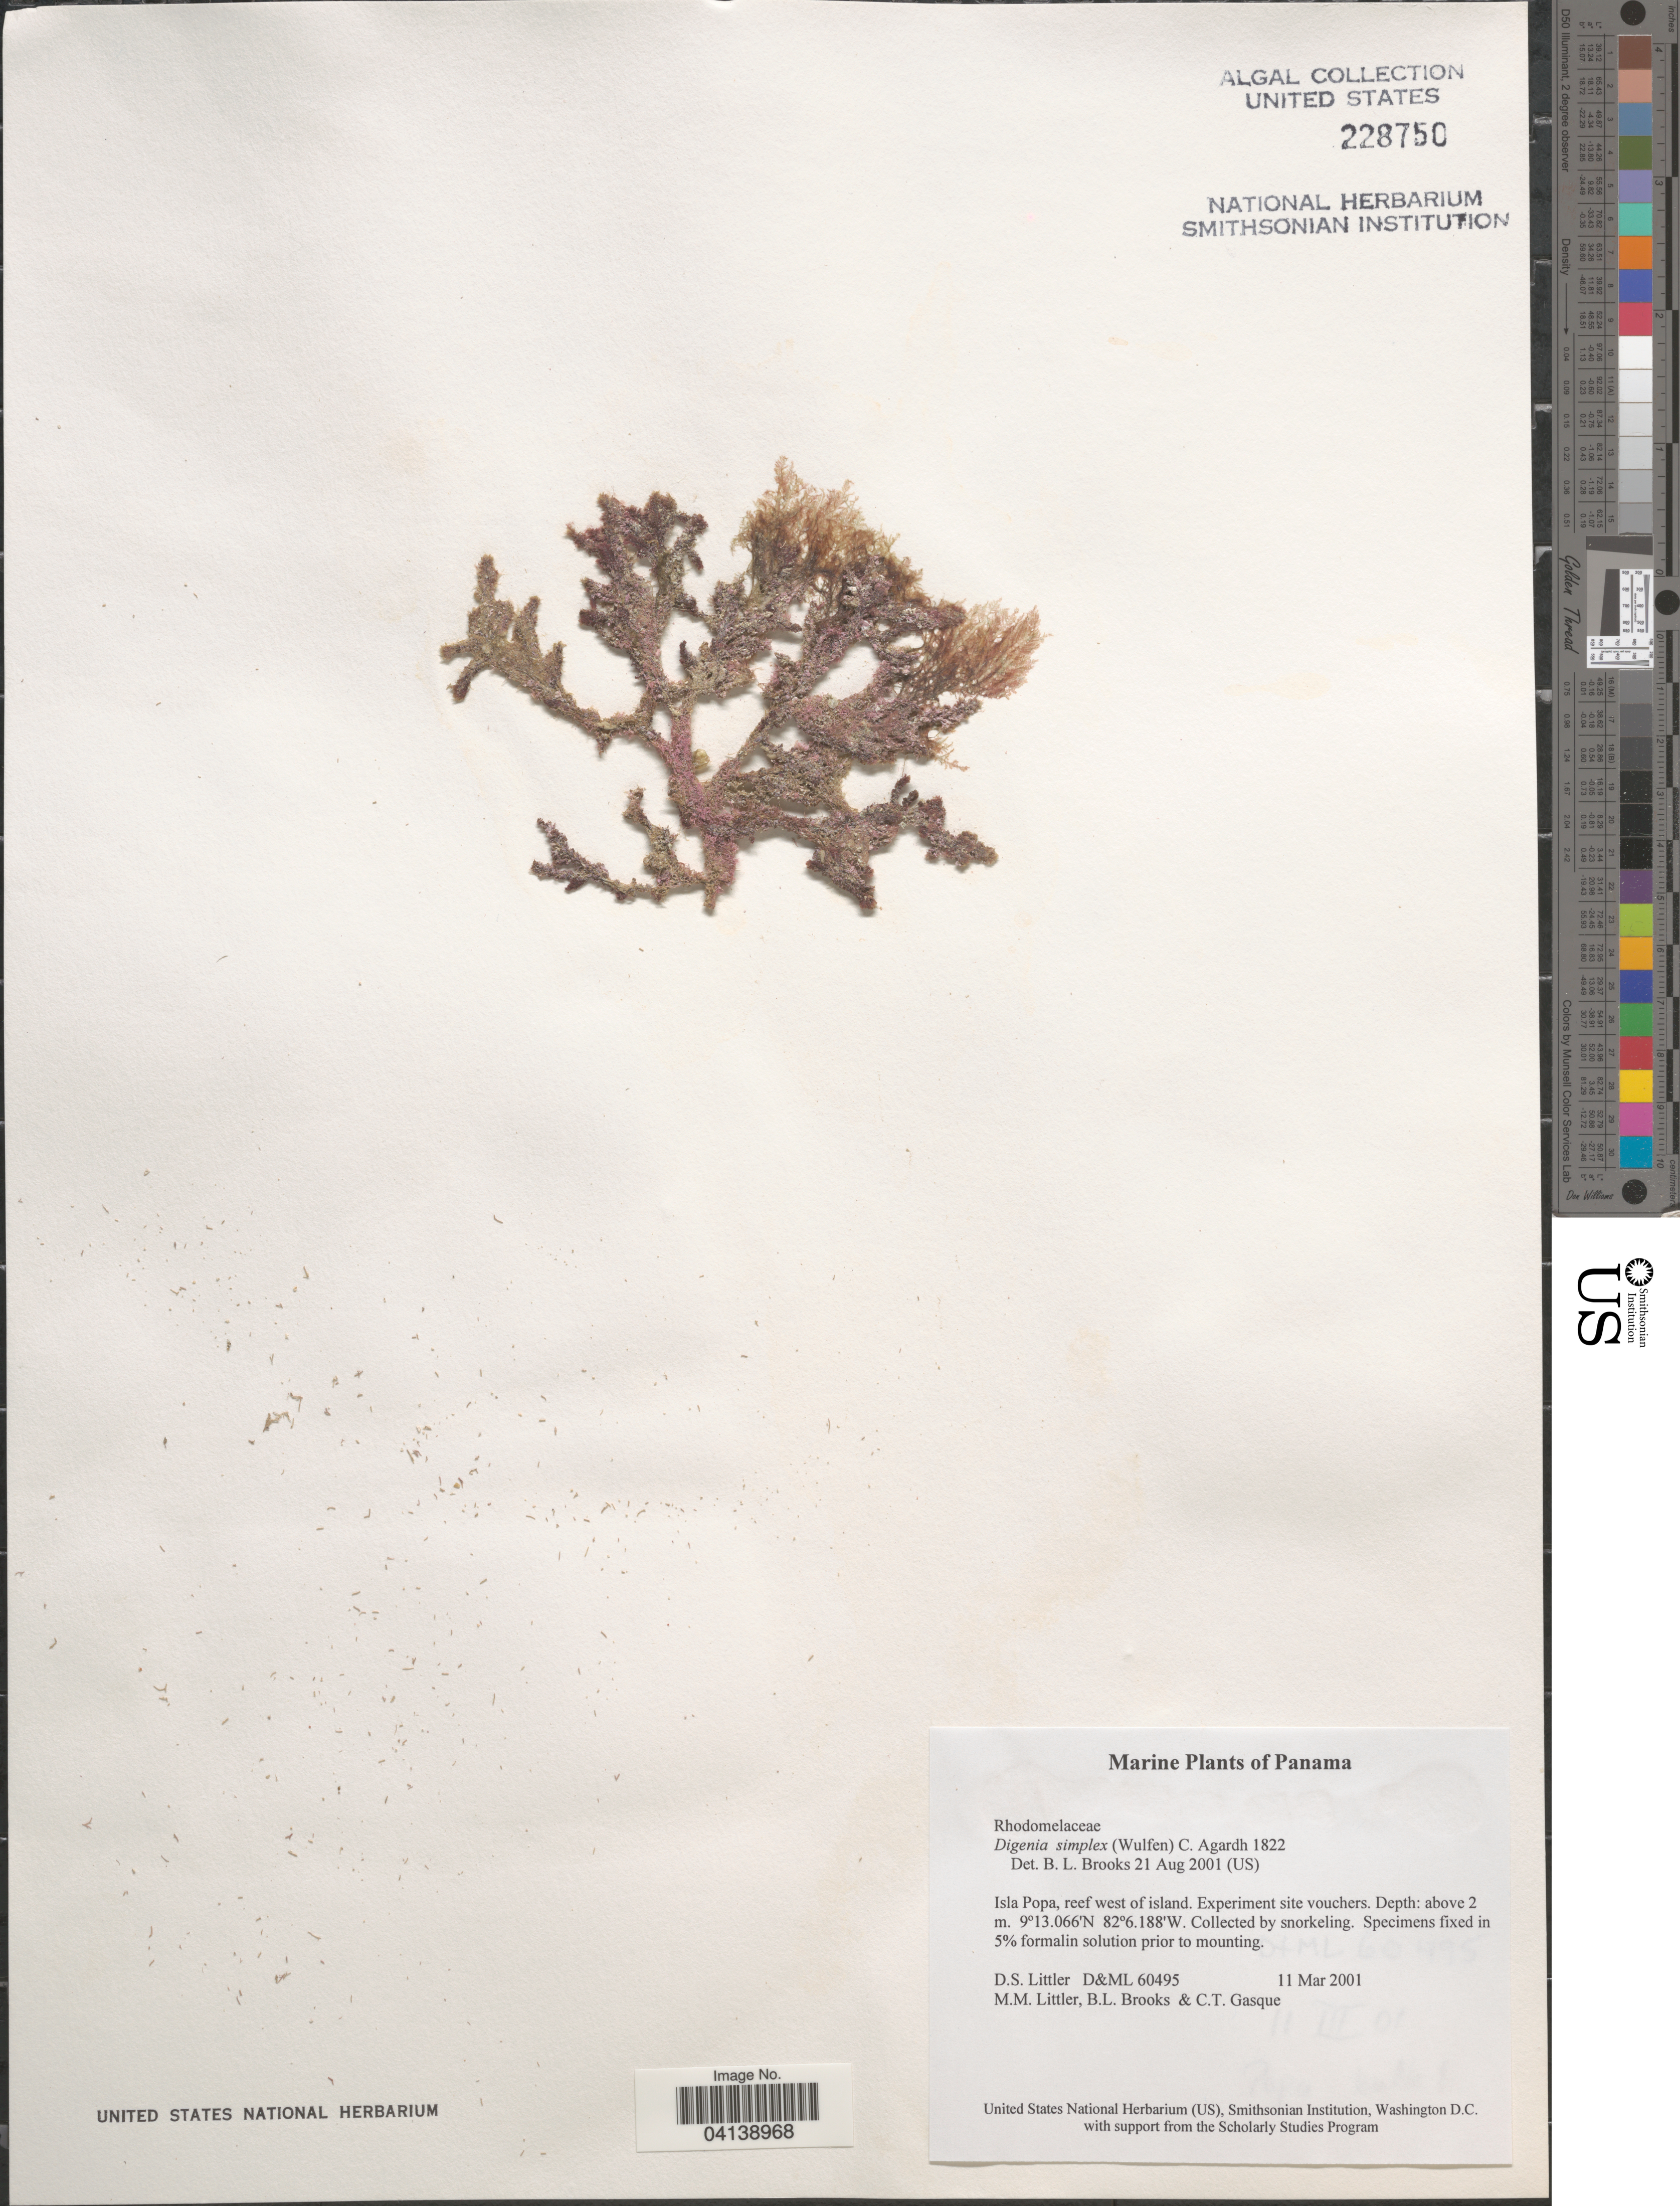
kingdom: Plantae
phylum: Rhodophyta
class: Florideophyceae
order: Ceramiales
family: Rhodomelaceae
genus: Digenea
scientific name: Digenea simplex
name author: (Wulfen) C. Agardh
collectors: D. S. Littler, B. Brooks & C. Gasque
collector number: D&ML 60495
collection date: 2001-03-11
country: Panama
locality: Isla Popa, reef west of island.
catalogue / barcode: US 228750